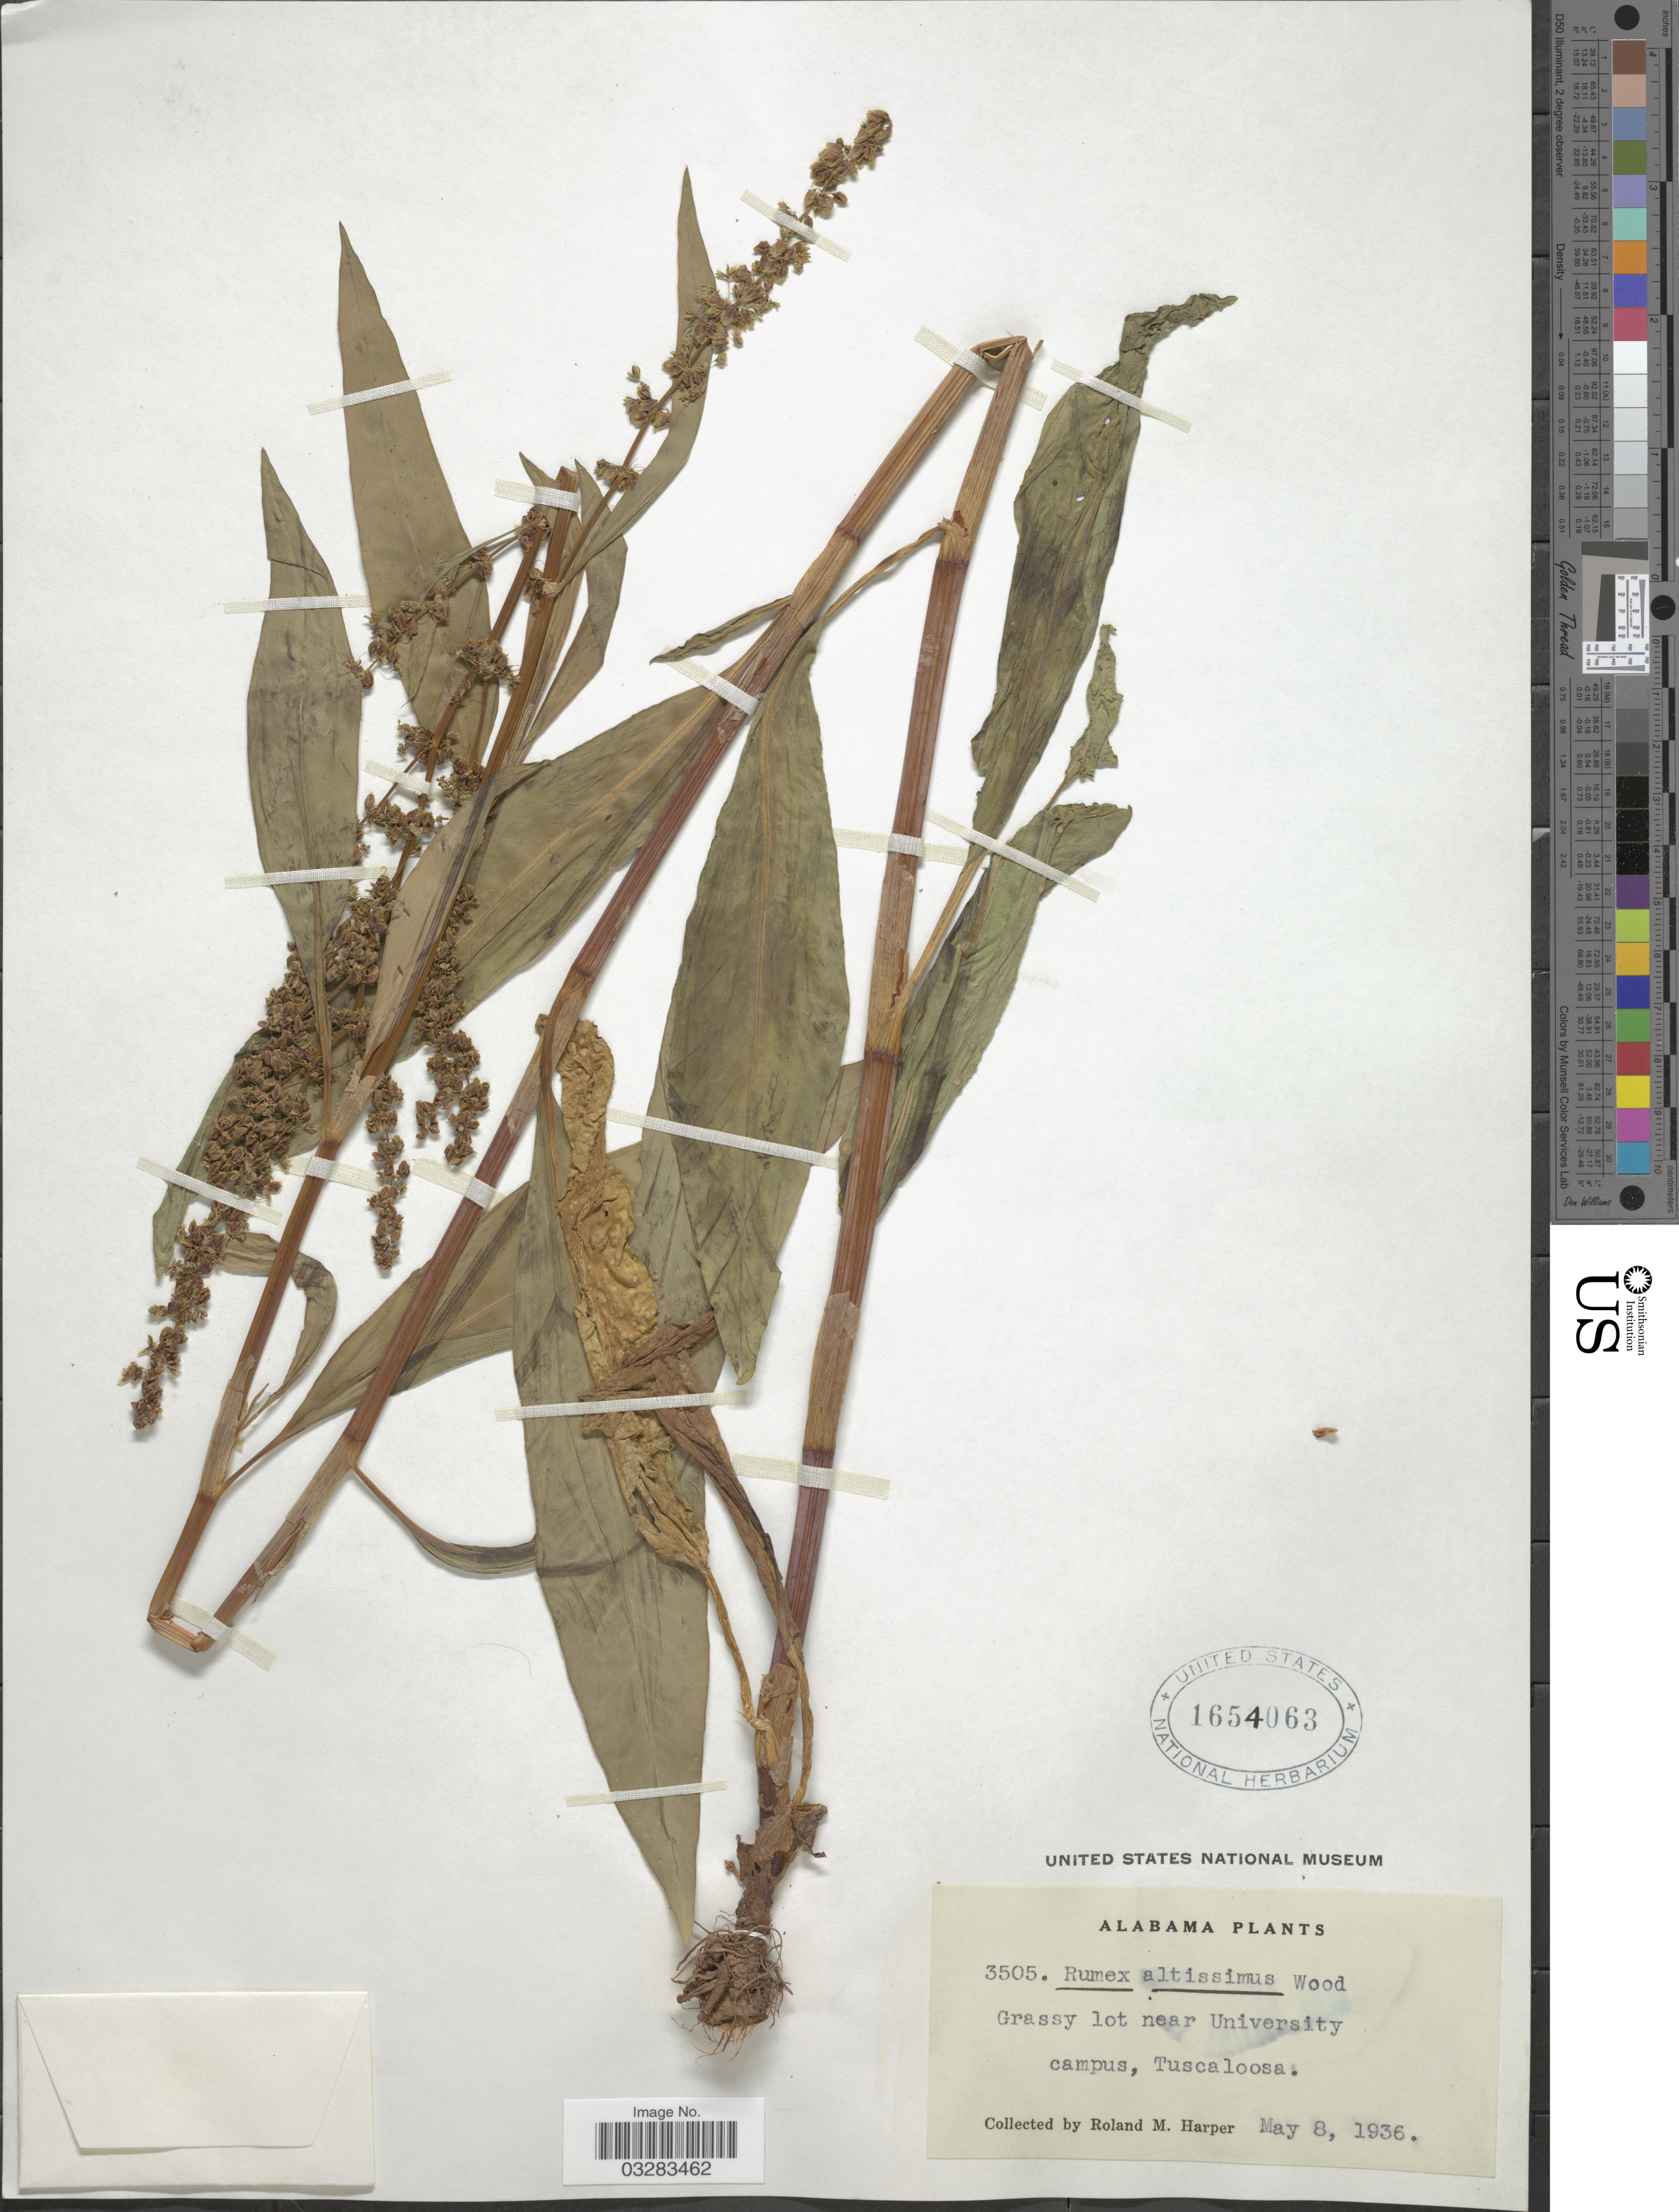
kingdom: Plantae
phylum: Tracheophyta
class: Magnoliopsida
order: Caryophyllales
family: Polygonaceae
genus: Rumex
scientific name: Rumex altissimus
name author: Alph. Wood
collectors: R. M. Harper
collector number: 3505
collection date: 1936-05-08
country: United States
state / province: Alabama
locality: Grassy lot near University campus, Tuscaloosa.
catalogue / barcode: US 1654063